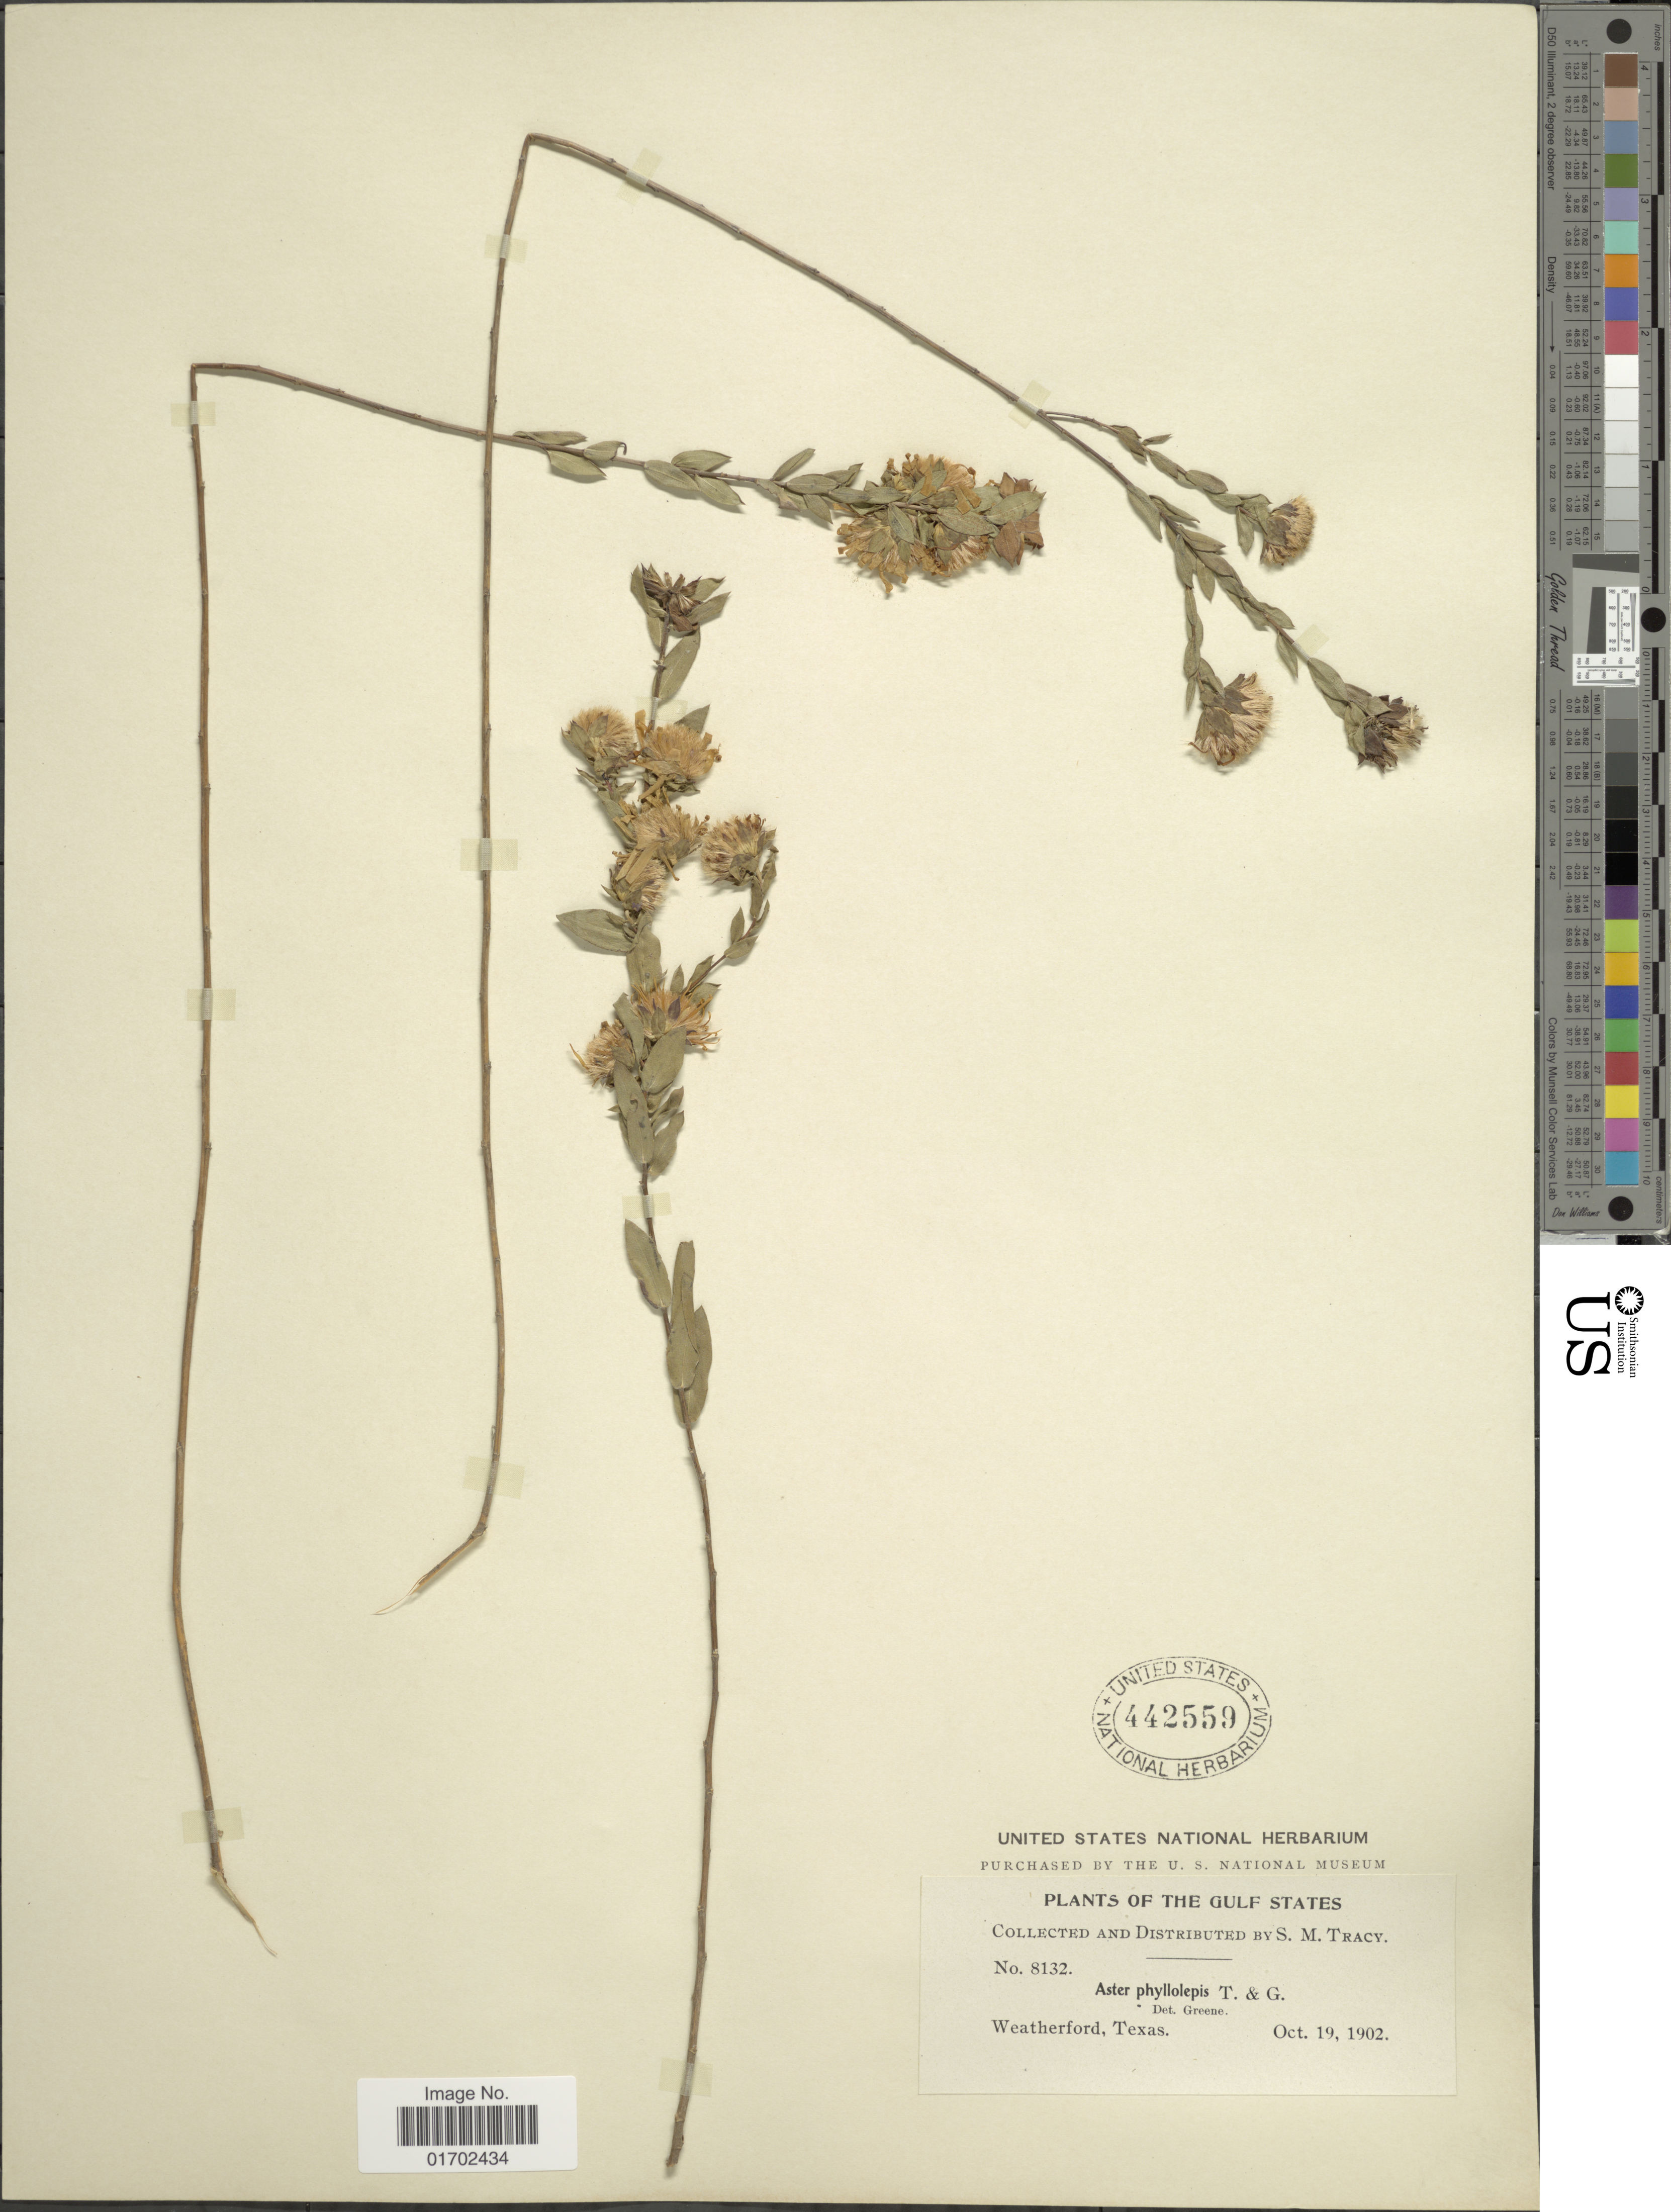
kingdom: Plantae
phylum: Tracheophyta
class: Magnoliopsida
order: Asterales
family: Asteraceae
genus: Symphyotrichum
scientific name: Symphyotrichum pratense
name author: (Raf.) G.L. Nesom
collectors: S. Stracy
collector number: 8132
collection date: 1902-10-19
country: United States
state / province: Texas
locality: Gulf States. Weayherford, Texas.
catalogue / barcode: US 442559